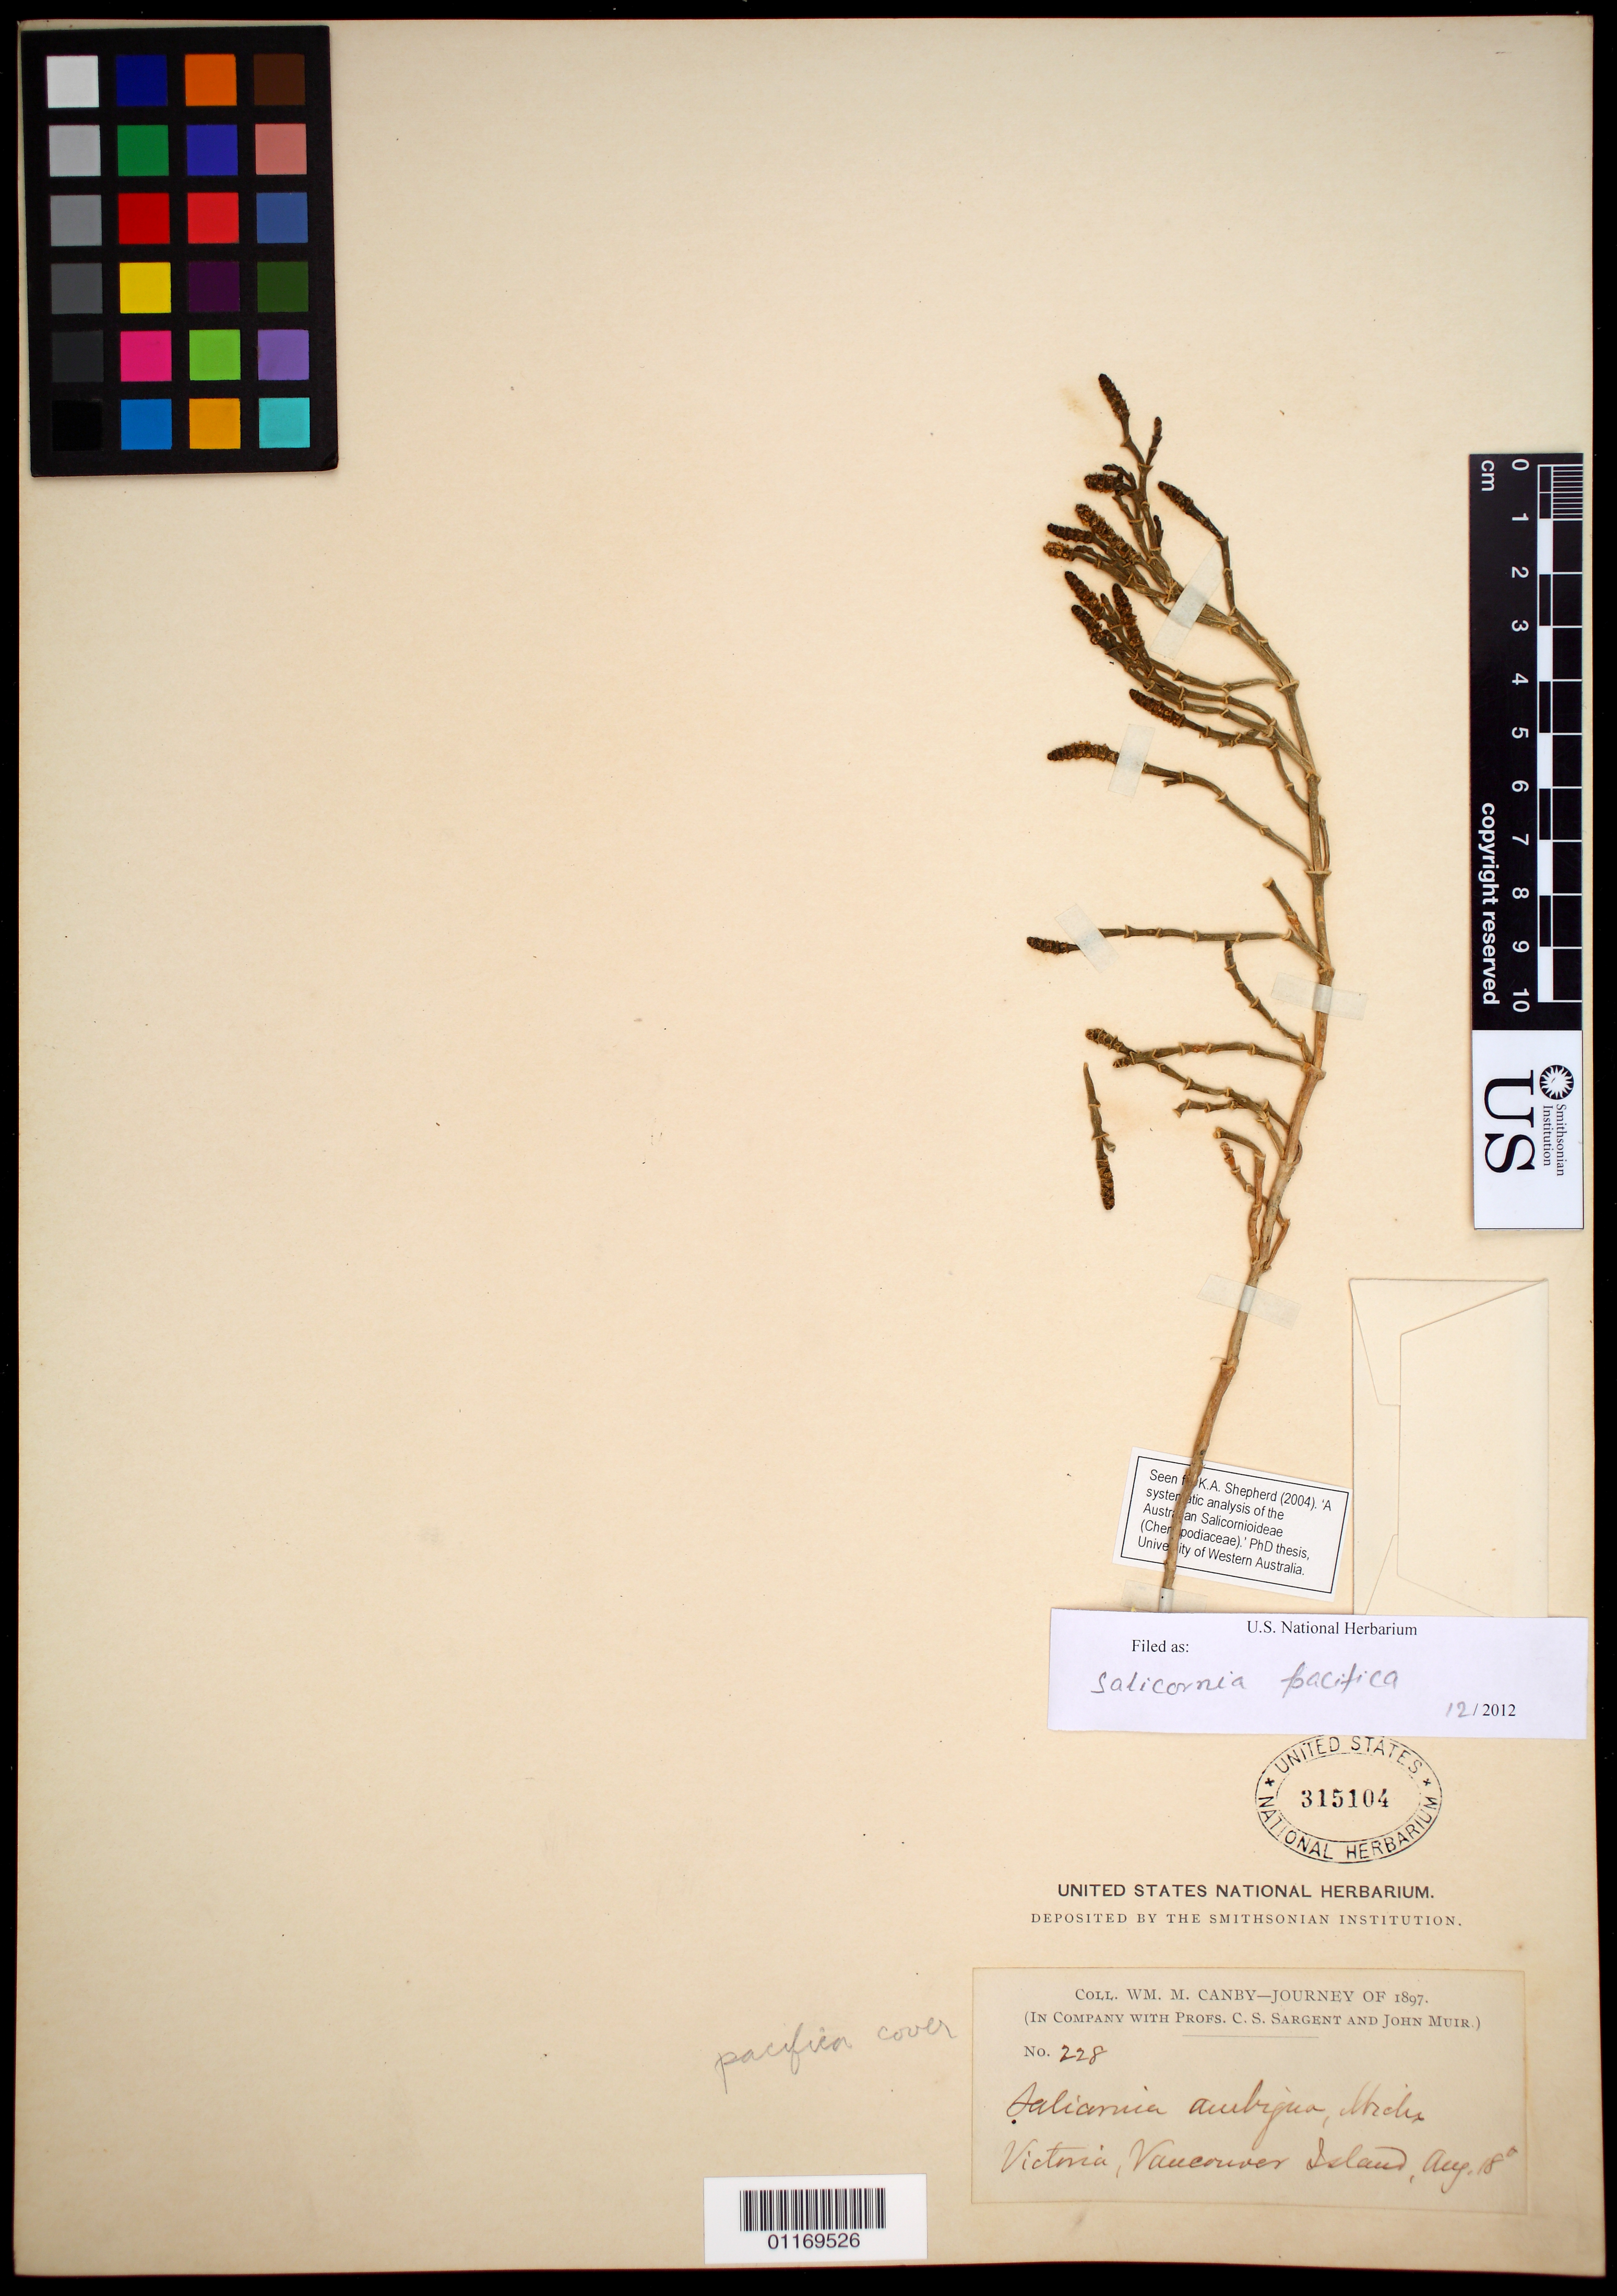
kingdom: Plantae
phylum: Tracheophyta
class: Magnoliopsida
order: Caryophyllales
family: Amaranthaceae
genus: Salicornia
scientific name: Salicornia pacifica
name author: Standl.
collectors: W. M. Canby, C. S. Sargent & J. Muir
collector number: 228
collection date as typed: Aug 18 1897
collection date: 1897-08-18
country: Canada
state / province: British Columbia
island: Vancouver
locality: Victoria.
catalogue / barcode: US 315104